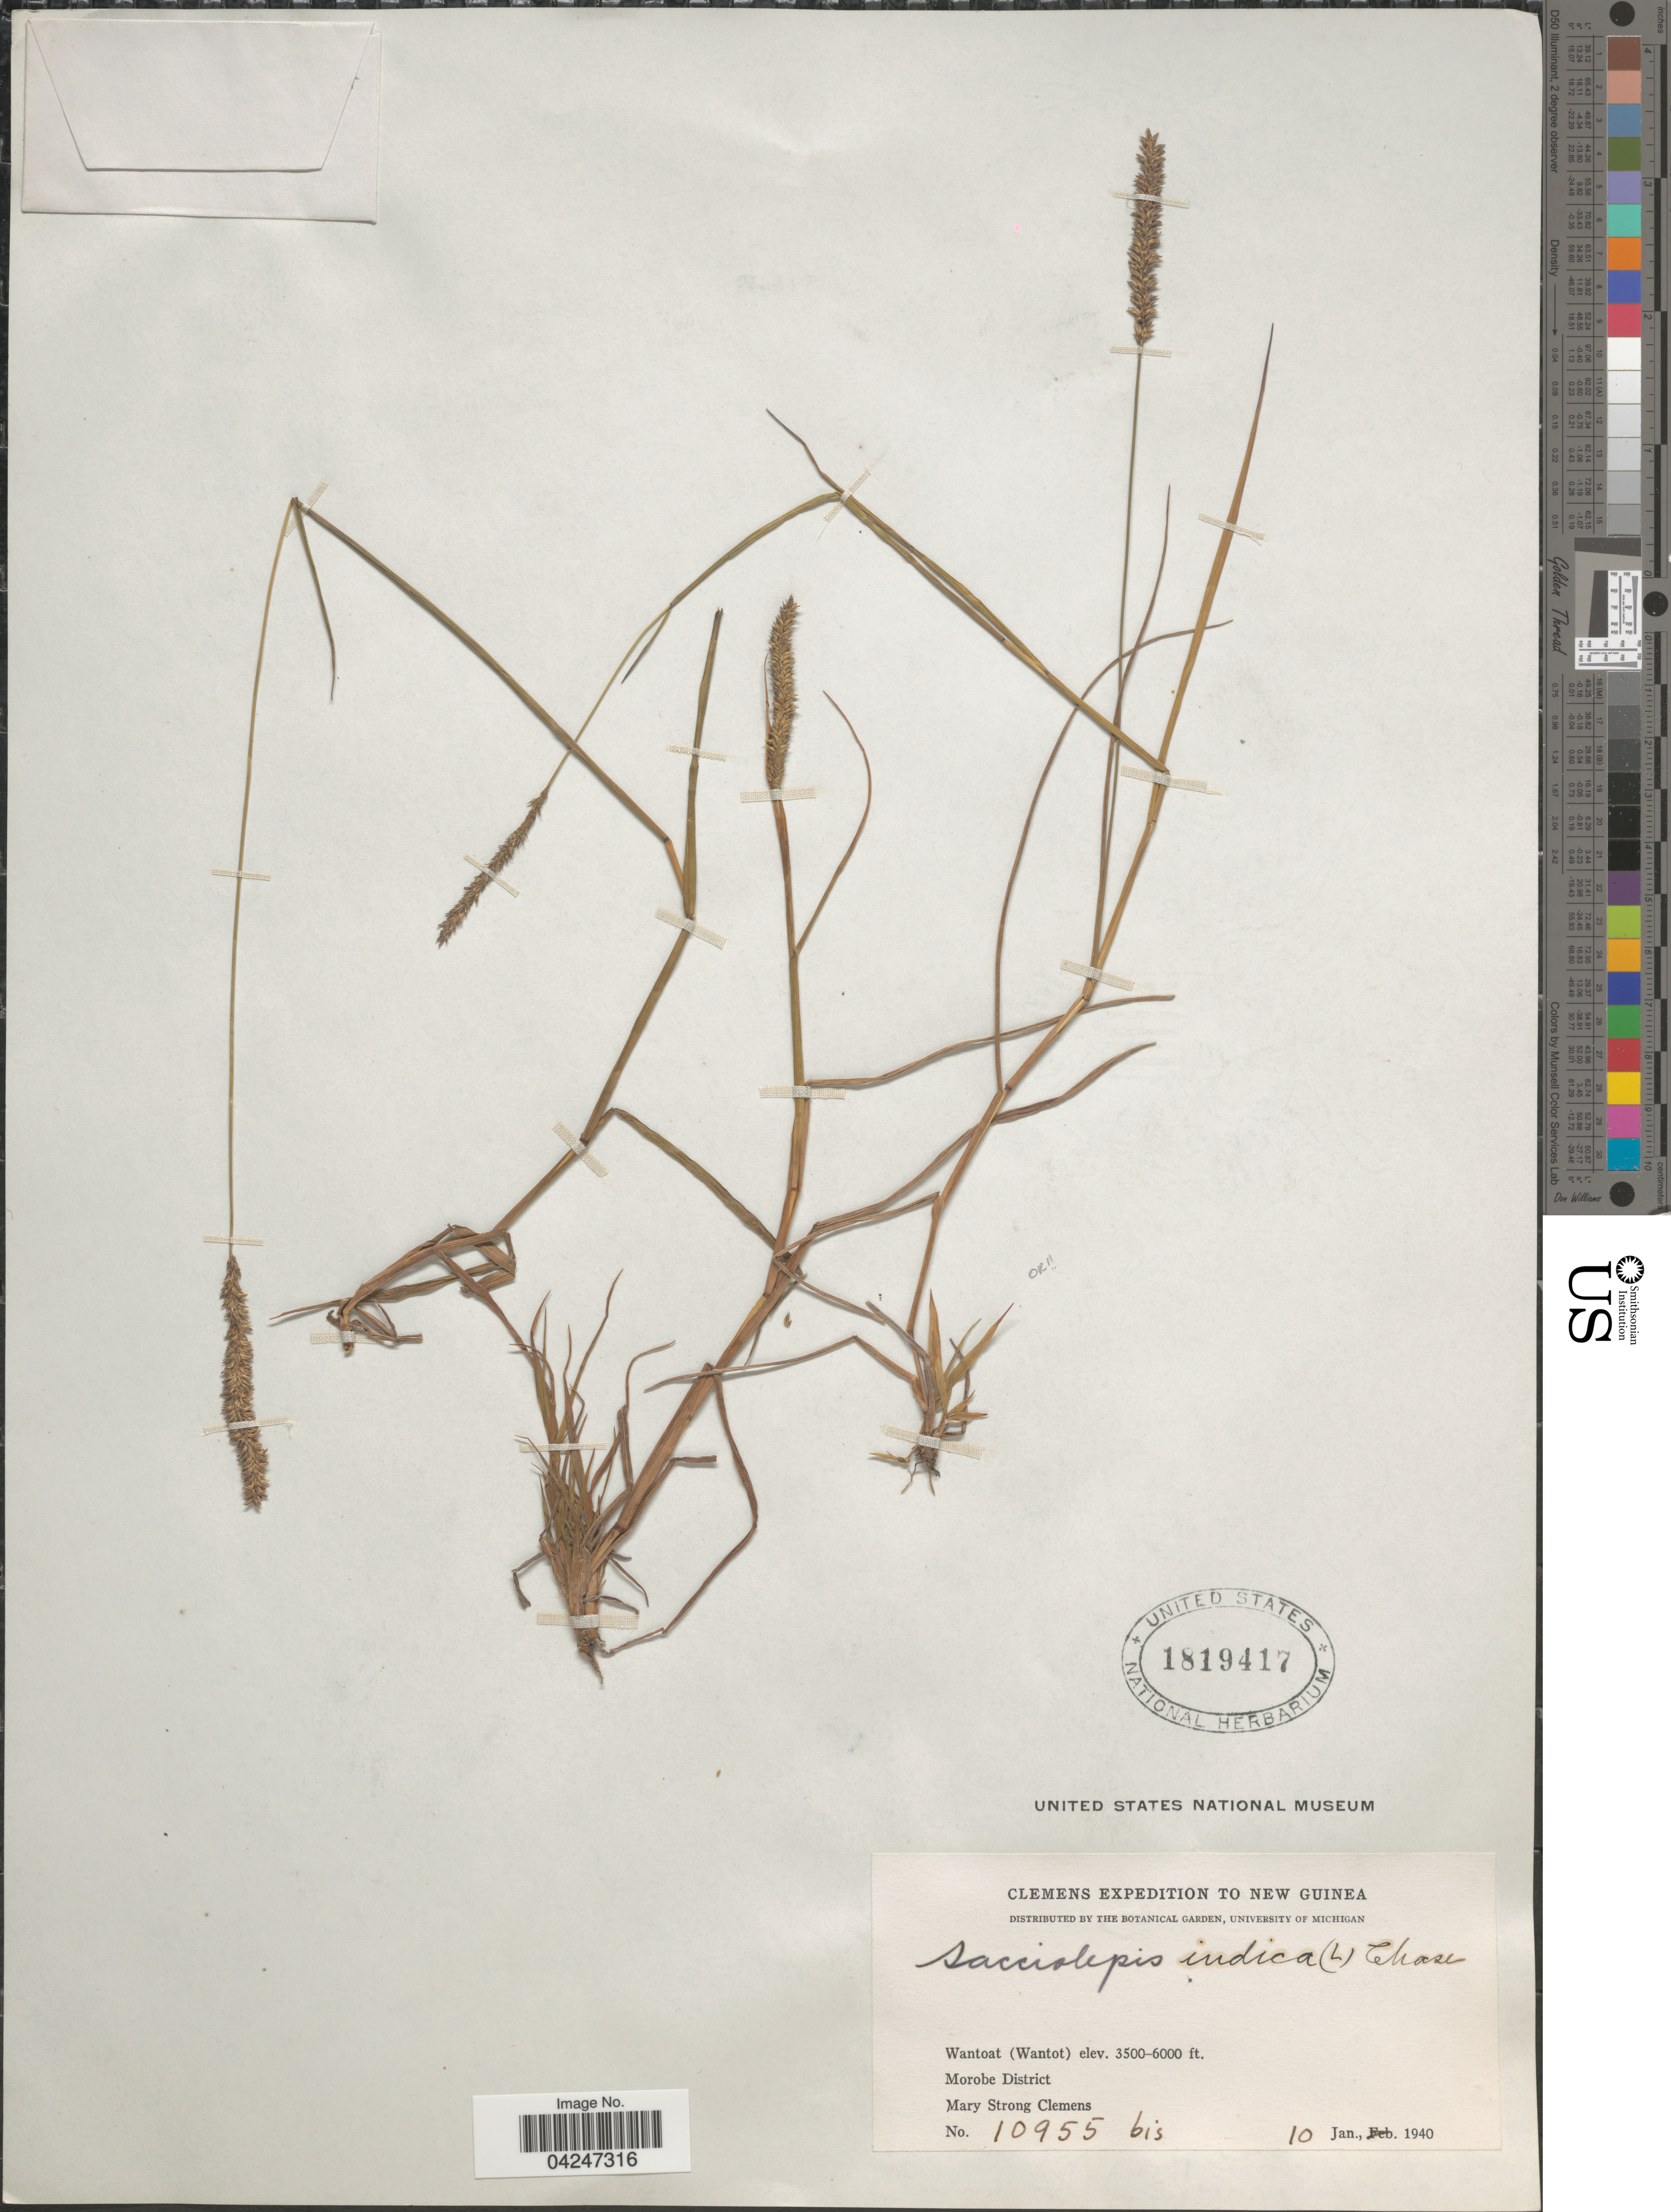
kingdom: Plantae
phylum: Tracheophyta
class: Liliopsida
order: Poales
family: Poaceae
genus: Sacciolepis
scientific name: Sacciolepis indica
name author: (L.) Chase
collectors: M. S. Clemens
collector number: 10955bis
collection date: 1940-01-10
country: Papua New Guinea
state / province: Morobe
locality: Clemens Expedition to New Guinea. Wantoat (Wantot). Morobe District.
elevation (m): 1067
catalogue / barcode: US 1819417